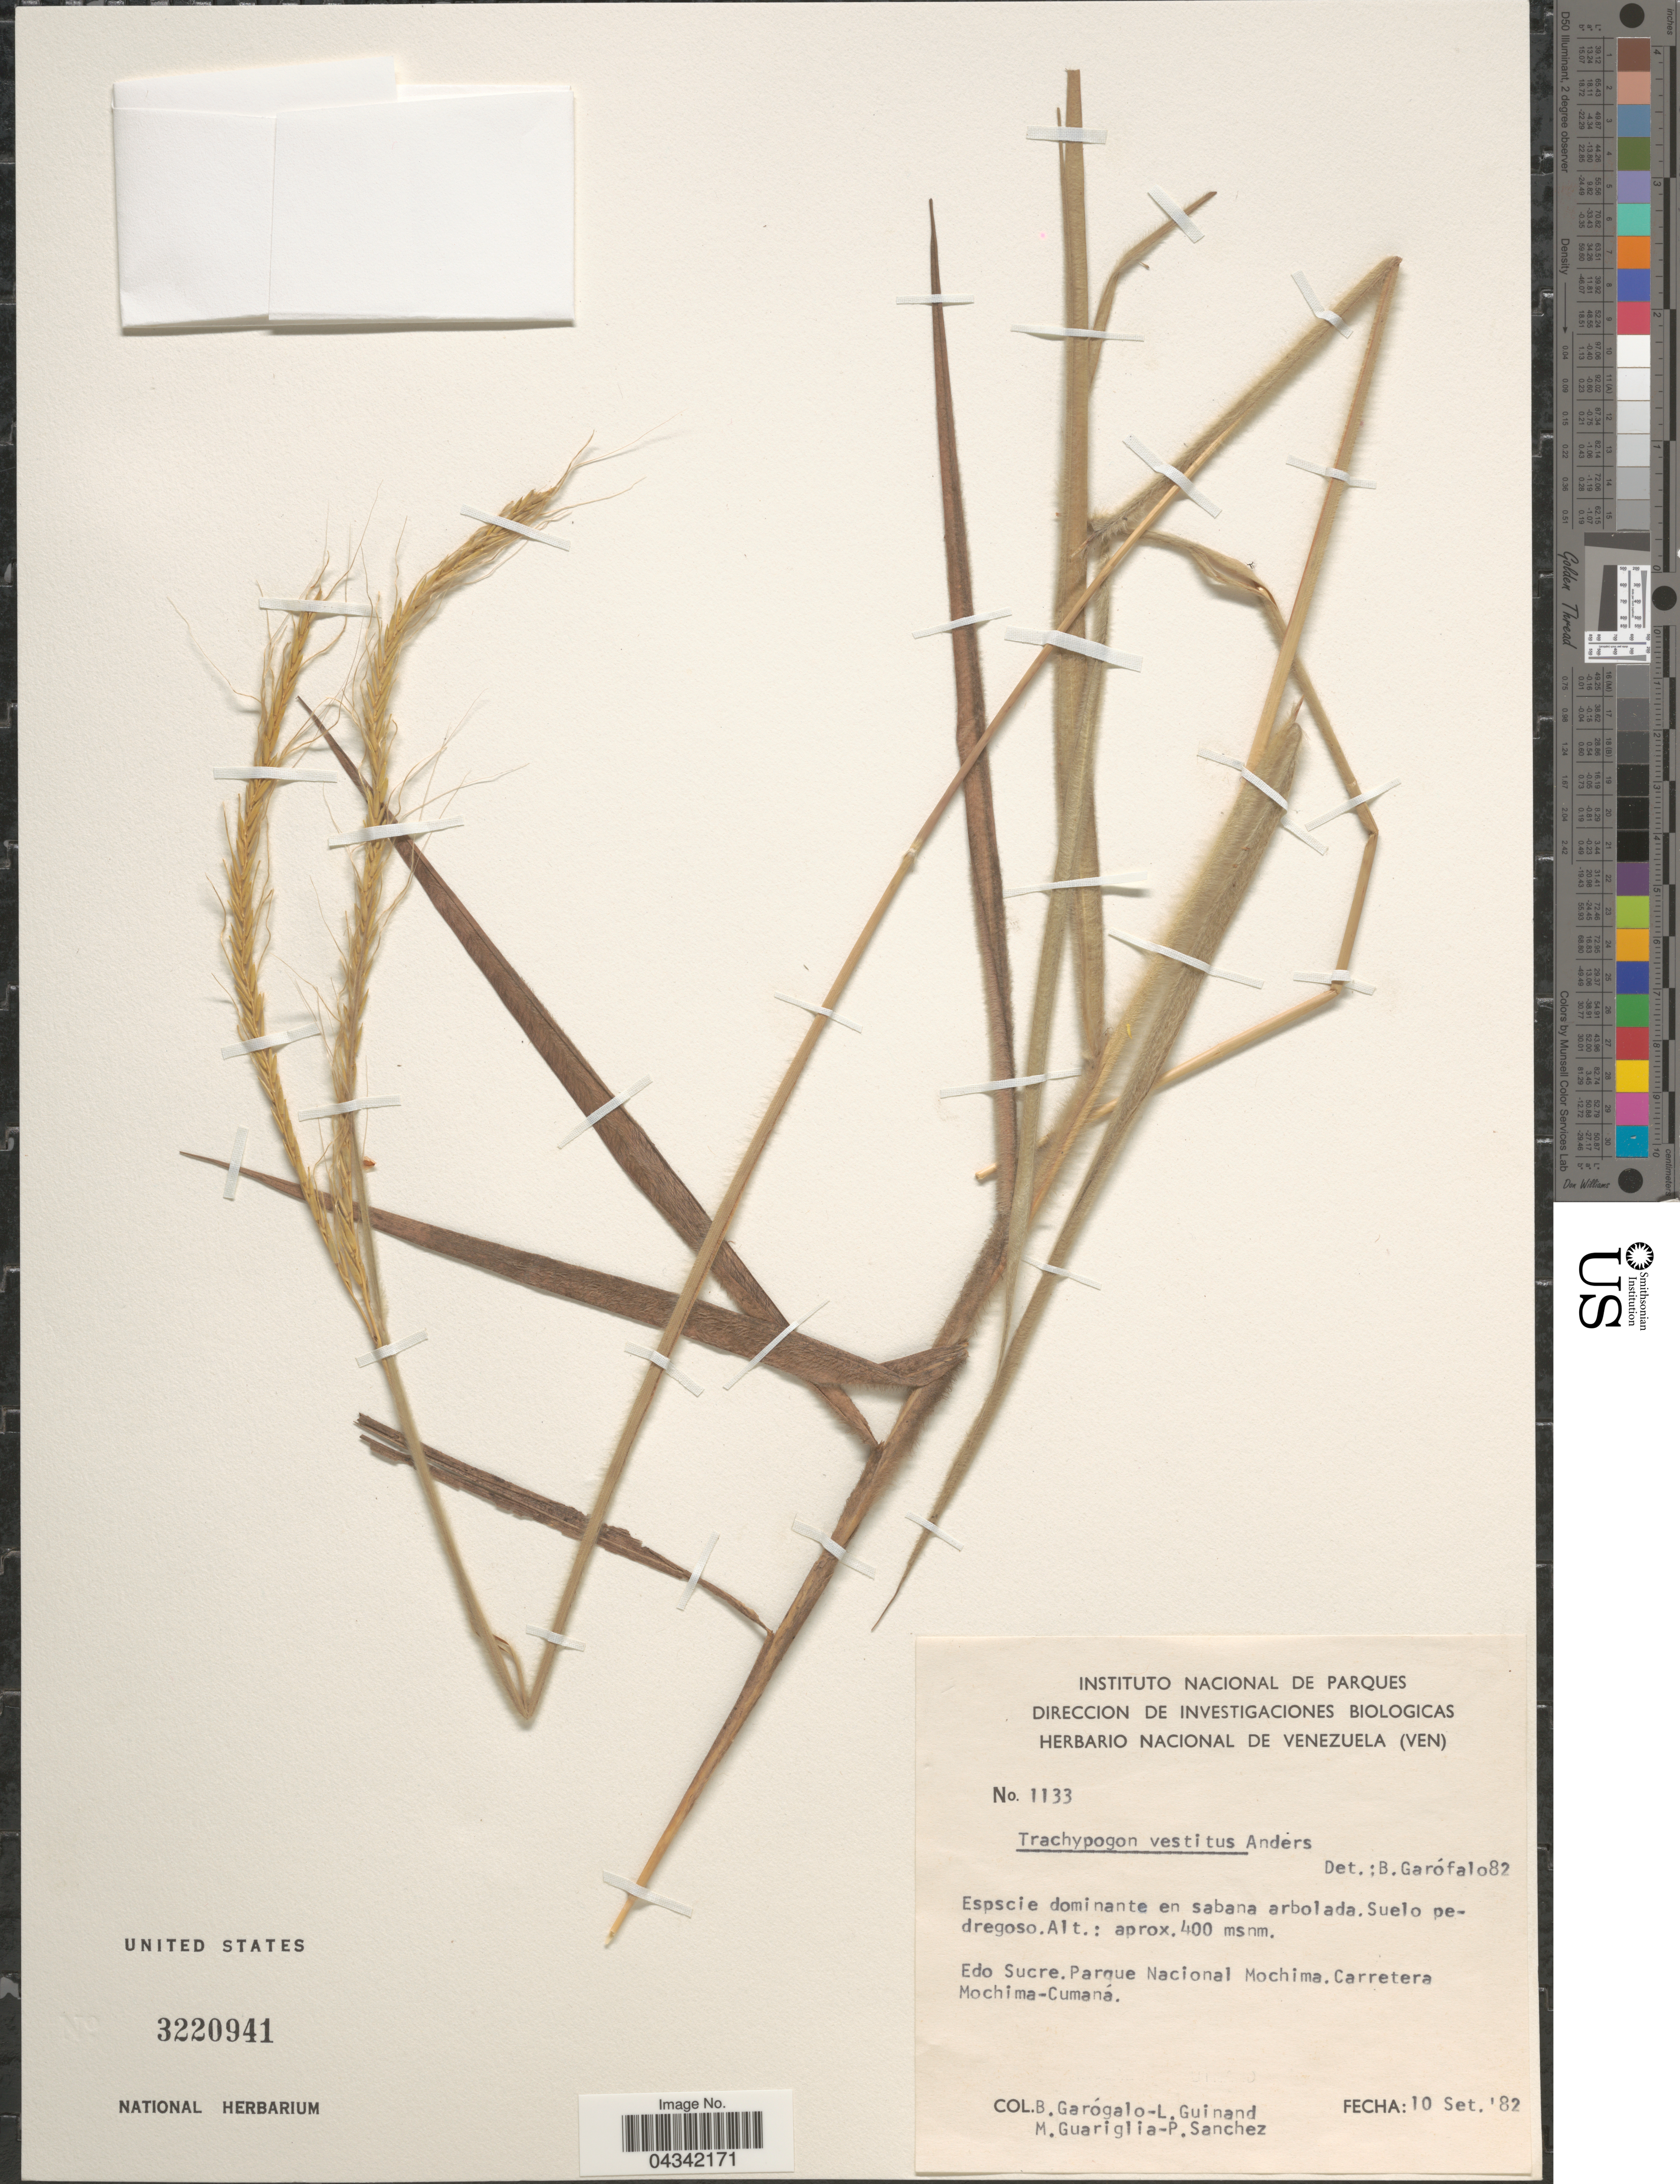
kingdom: Plantae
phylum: Tracheophyta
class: Liliopsida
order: Poales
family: Poaceae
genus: Trachypogon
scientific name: Trachypogon vestitus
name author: L. Andersson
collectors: B. Garógalo, L. Guinand, M. Guariglia & P. Sanchez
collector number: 1133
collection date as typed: Transcribed d/m/y: 10/9/82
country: Venezuela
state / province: Sucre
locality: Parque Nacional Mochima. Carretera Mochima-Cumaná.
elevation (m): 400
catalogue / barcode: US 3220941